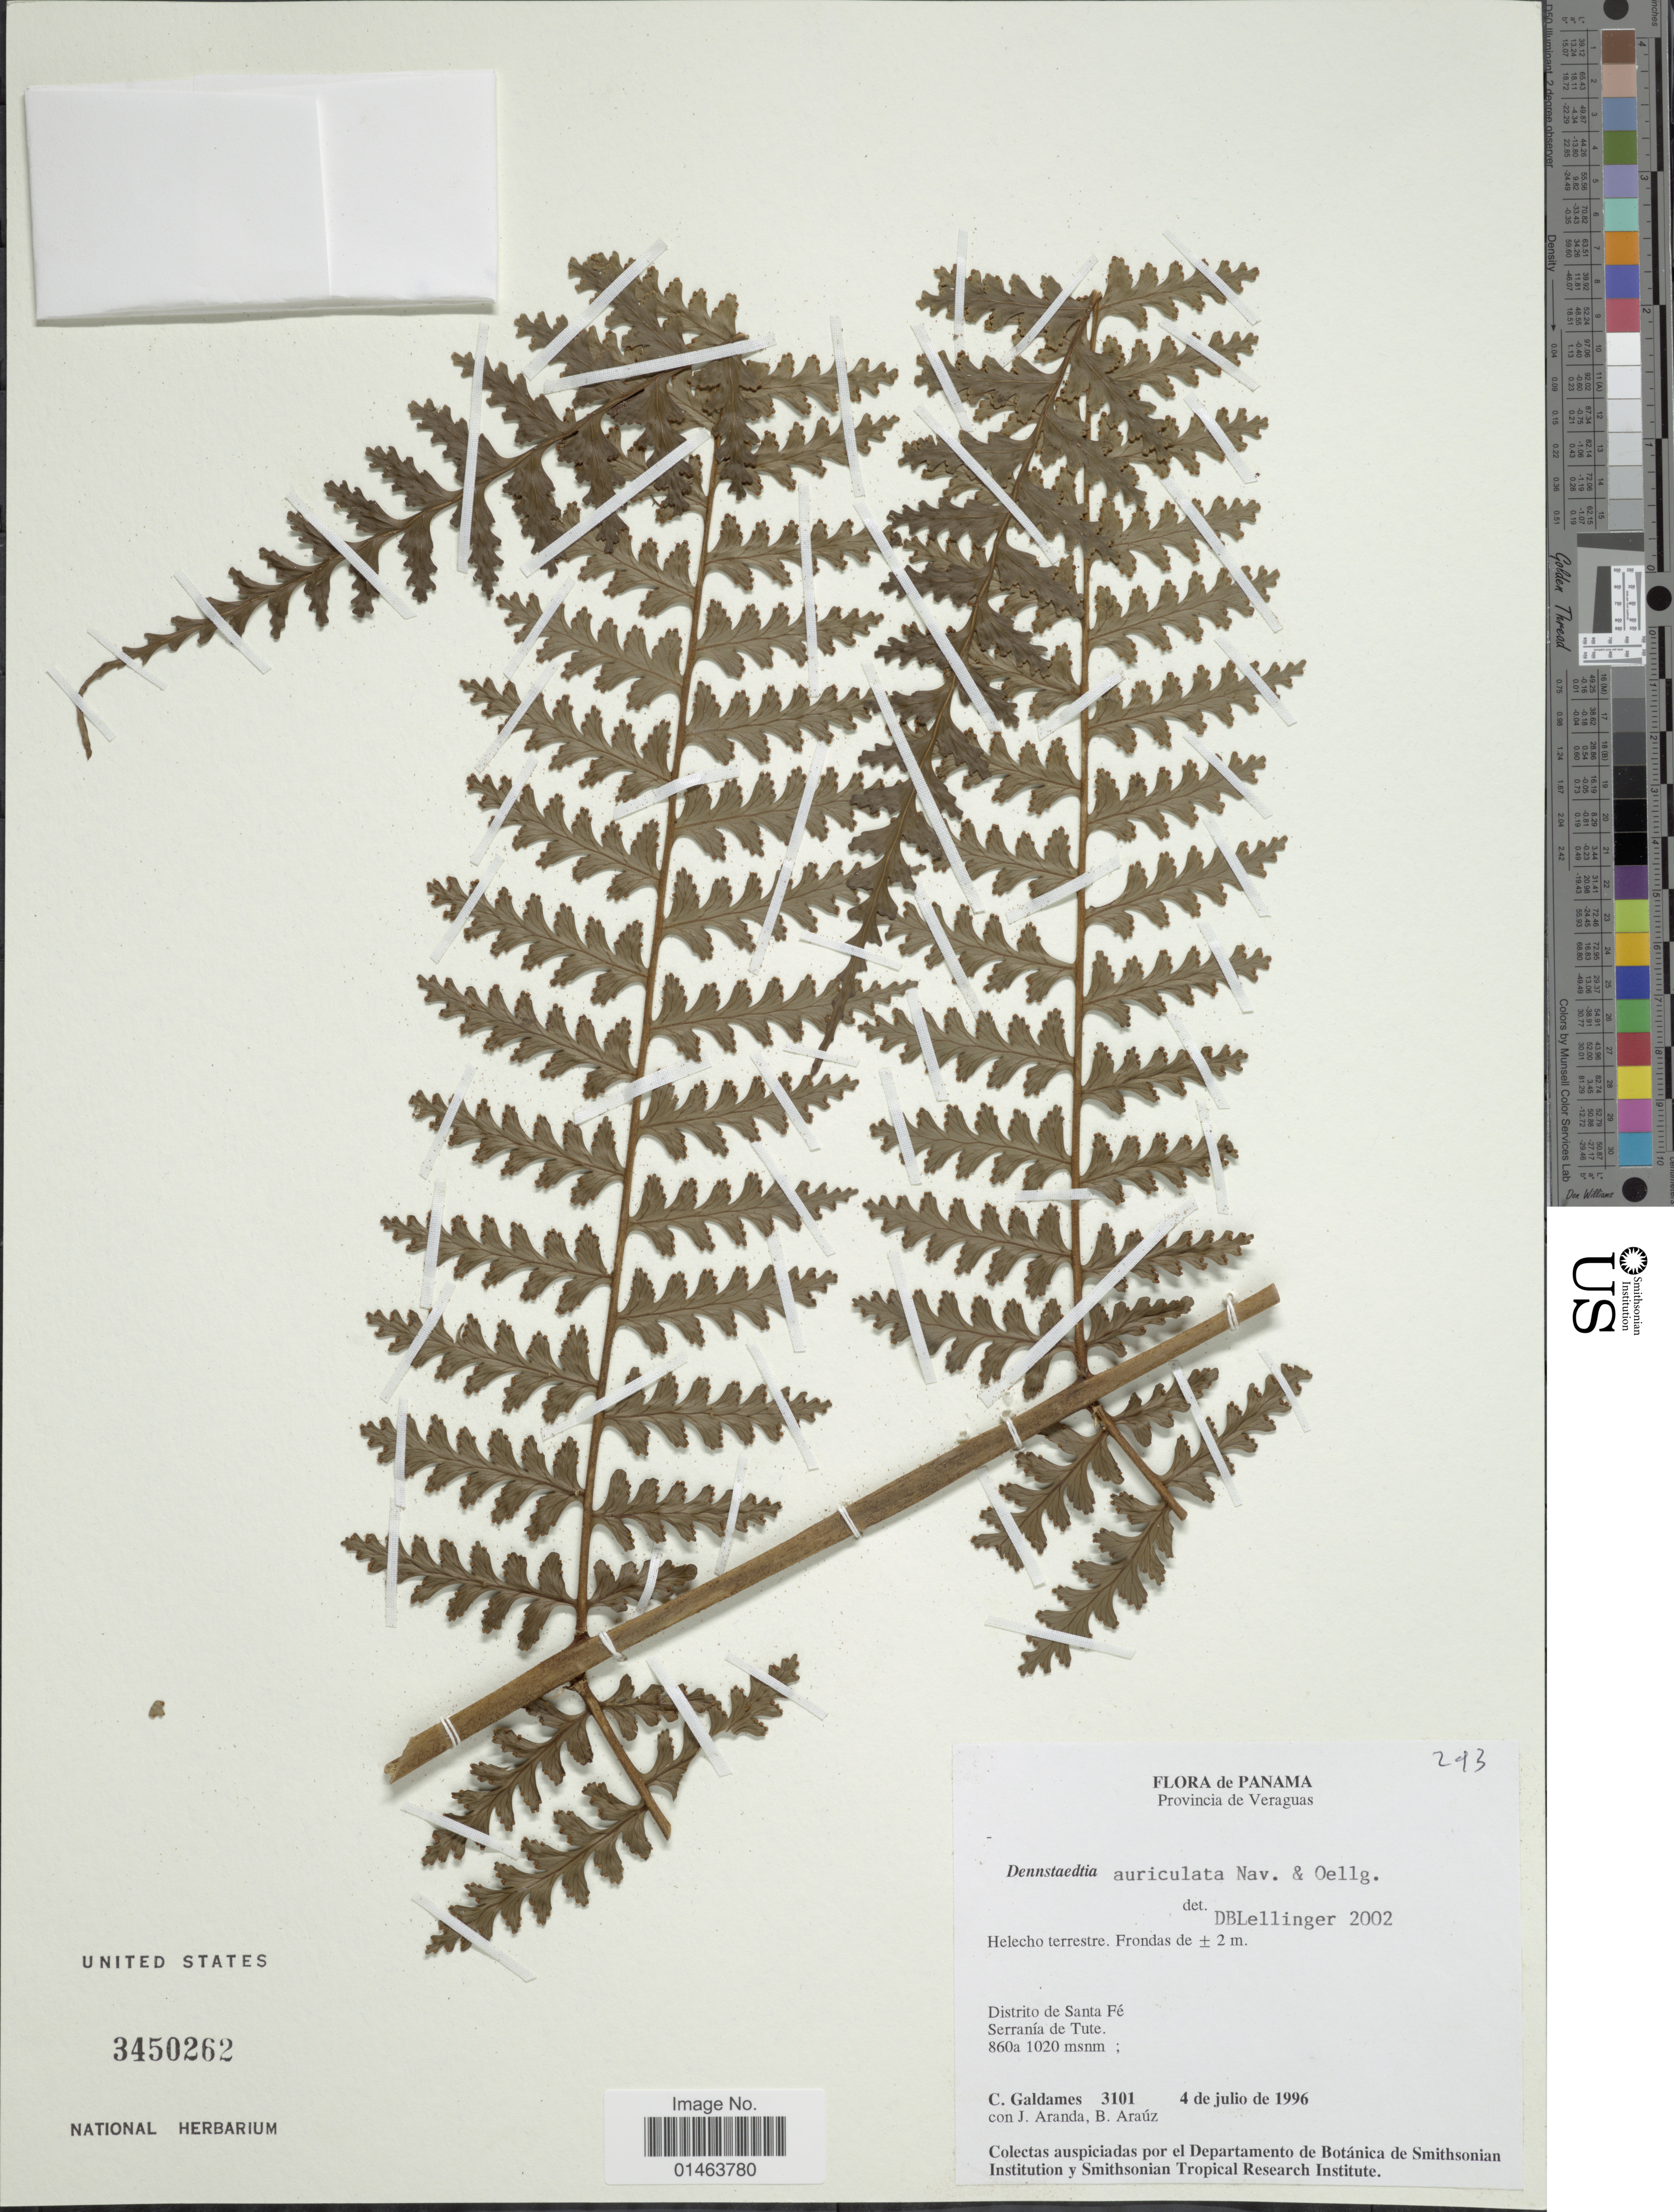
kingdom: Plantae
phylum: Tracheophyta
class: Polypodiopsida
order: Polypodiales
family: Dennstaedtiaceae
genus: Dennstaedtia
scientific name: Dennstaedtia auriculata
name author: Navarr. & B. Øllg.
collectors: C. Galdames, J. Aranda & B. Araúz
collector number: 3101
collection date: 1996-07-04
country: Panama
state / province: Veraguas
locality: Panama, Distrito de Santa Fe,Serrania de Tute.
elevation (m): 860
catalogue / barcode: US 3450262